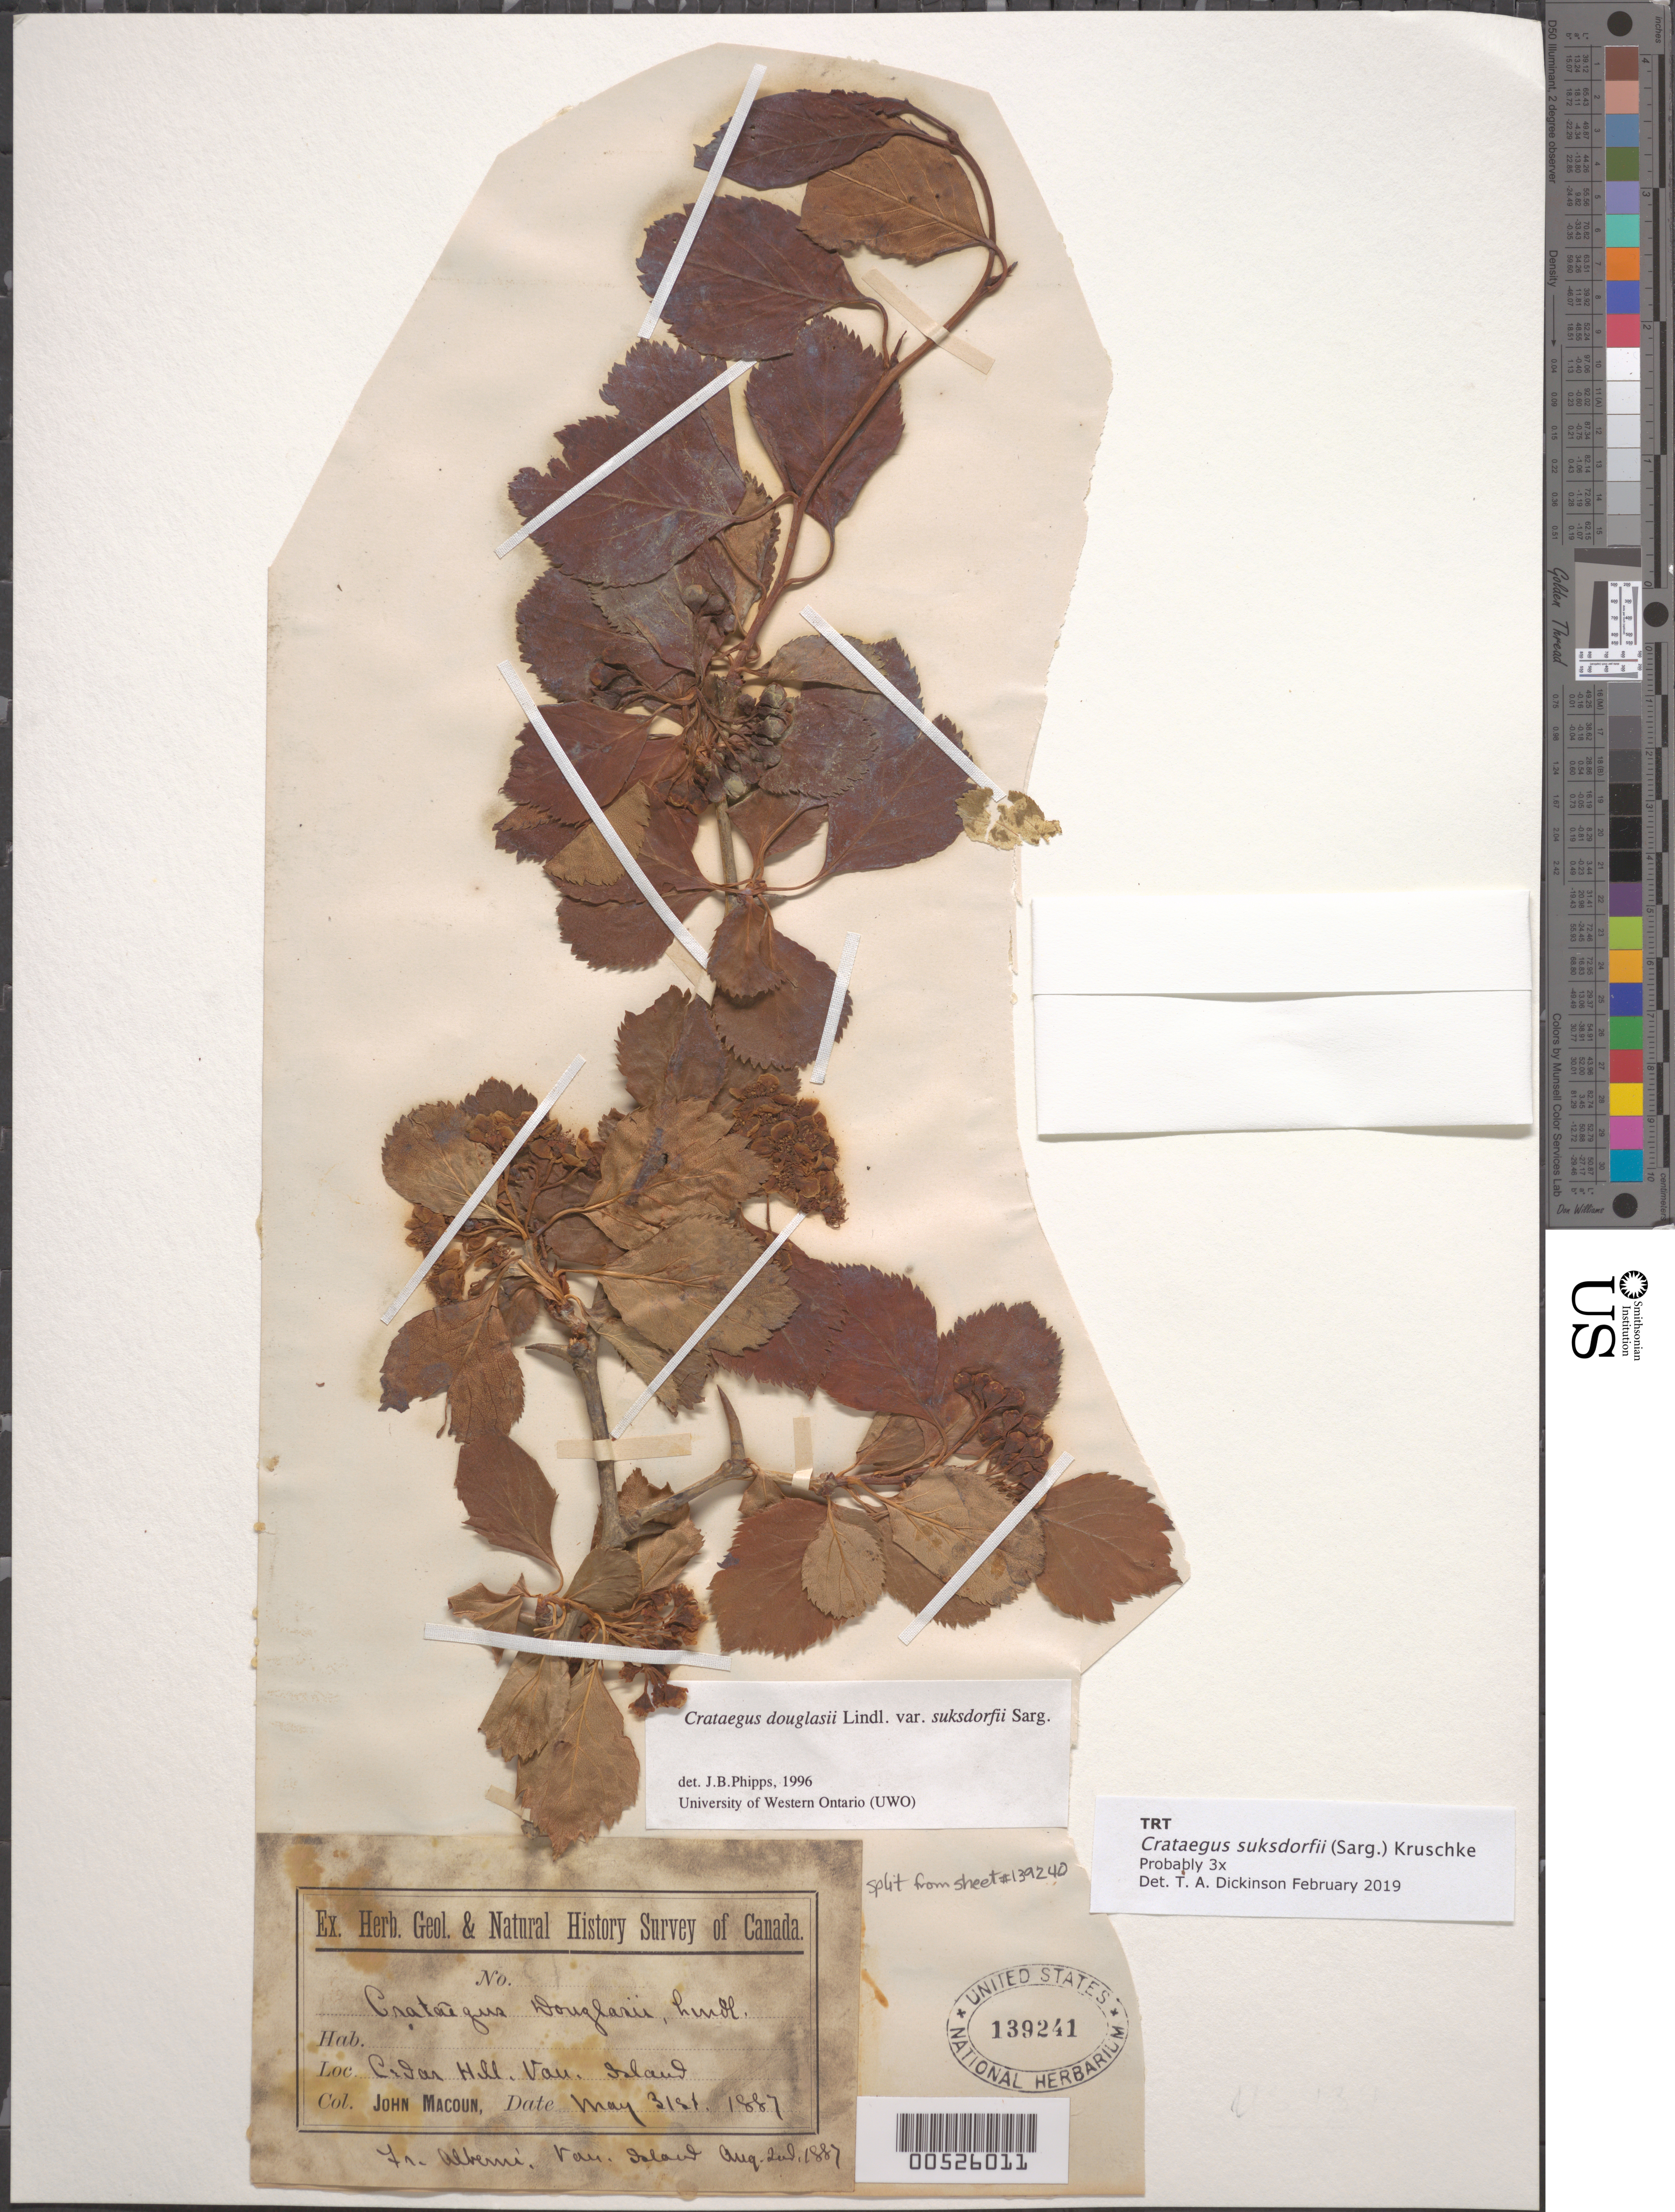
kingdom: Plantae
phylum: Tracheophyta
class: Magnoliopsida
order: Rosales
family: Rosaceae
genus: Crataegus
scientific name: Crataegus suksdorfii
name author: (Sarg.) Kruschke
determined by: Dickinson, Timothy A., Assistant Curator (TRT), University of Toronto (CANADA)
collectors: J. Macoun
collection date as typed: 31 May 1887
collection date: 1887-05-31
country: Canada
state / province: British Columbia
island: Vancouver Island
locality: Cedar Hill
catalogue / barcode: US 139241